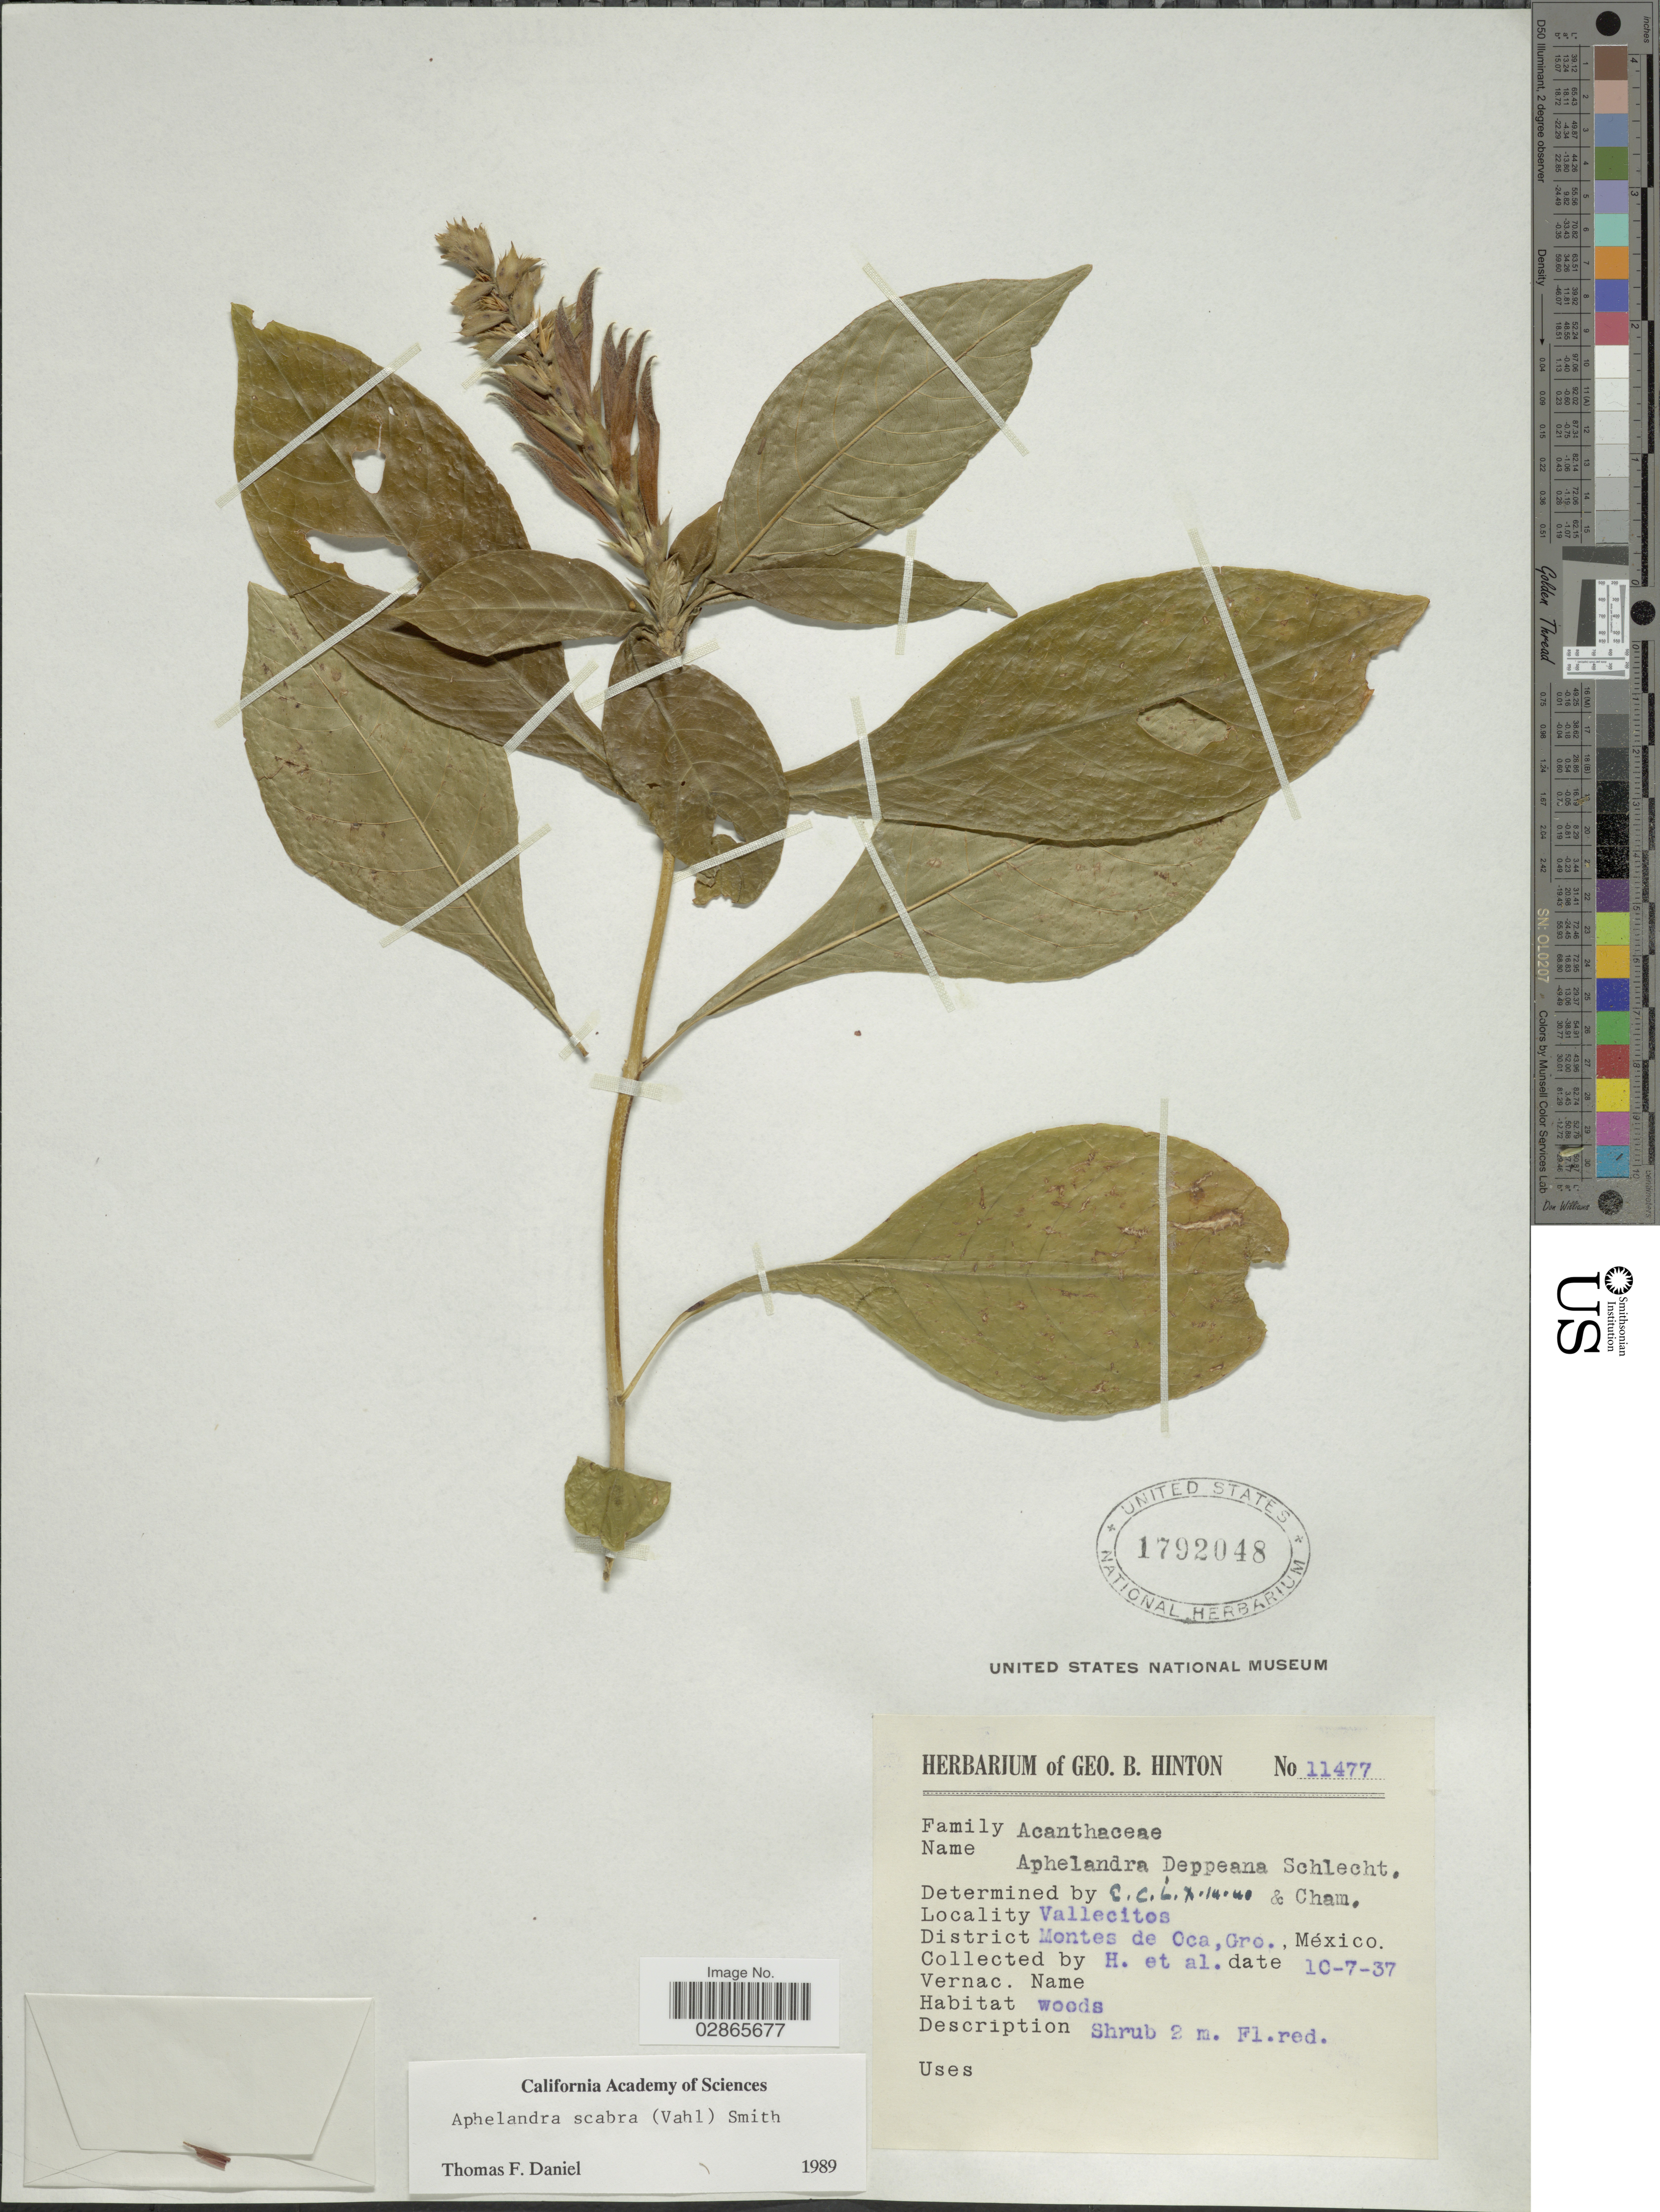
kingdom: Plantae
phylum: Tracheophyta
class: Magnoliopsida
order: Lamiales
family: Acanthaceae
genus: Aphelandra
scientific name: Aphelandra deppeana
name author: Schltdl. & Cham.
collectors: G. B. Hinton & et al.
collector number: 11477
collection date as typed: Transcribed d/m/y: 10/7/37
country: Mexico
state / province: Guerrero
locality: Vallecitos. District Montes de Oca.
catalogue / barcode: US 1792048